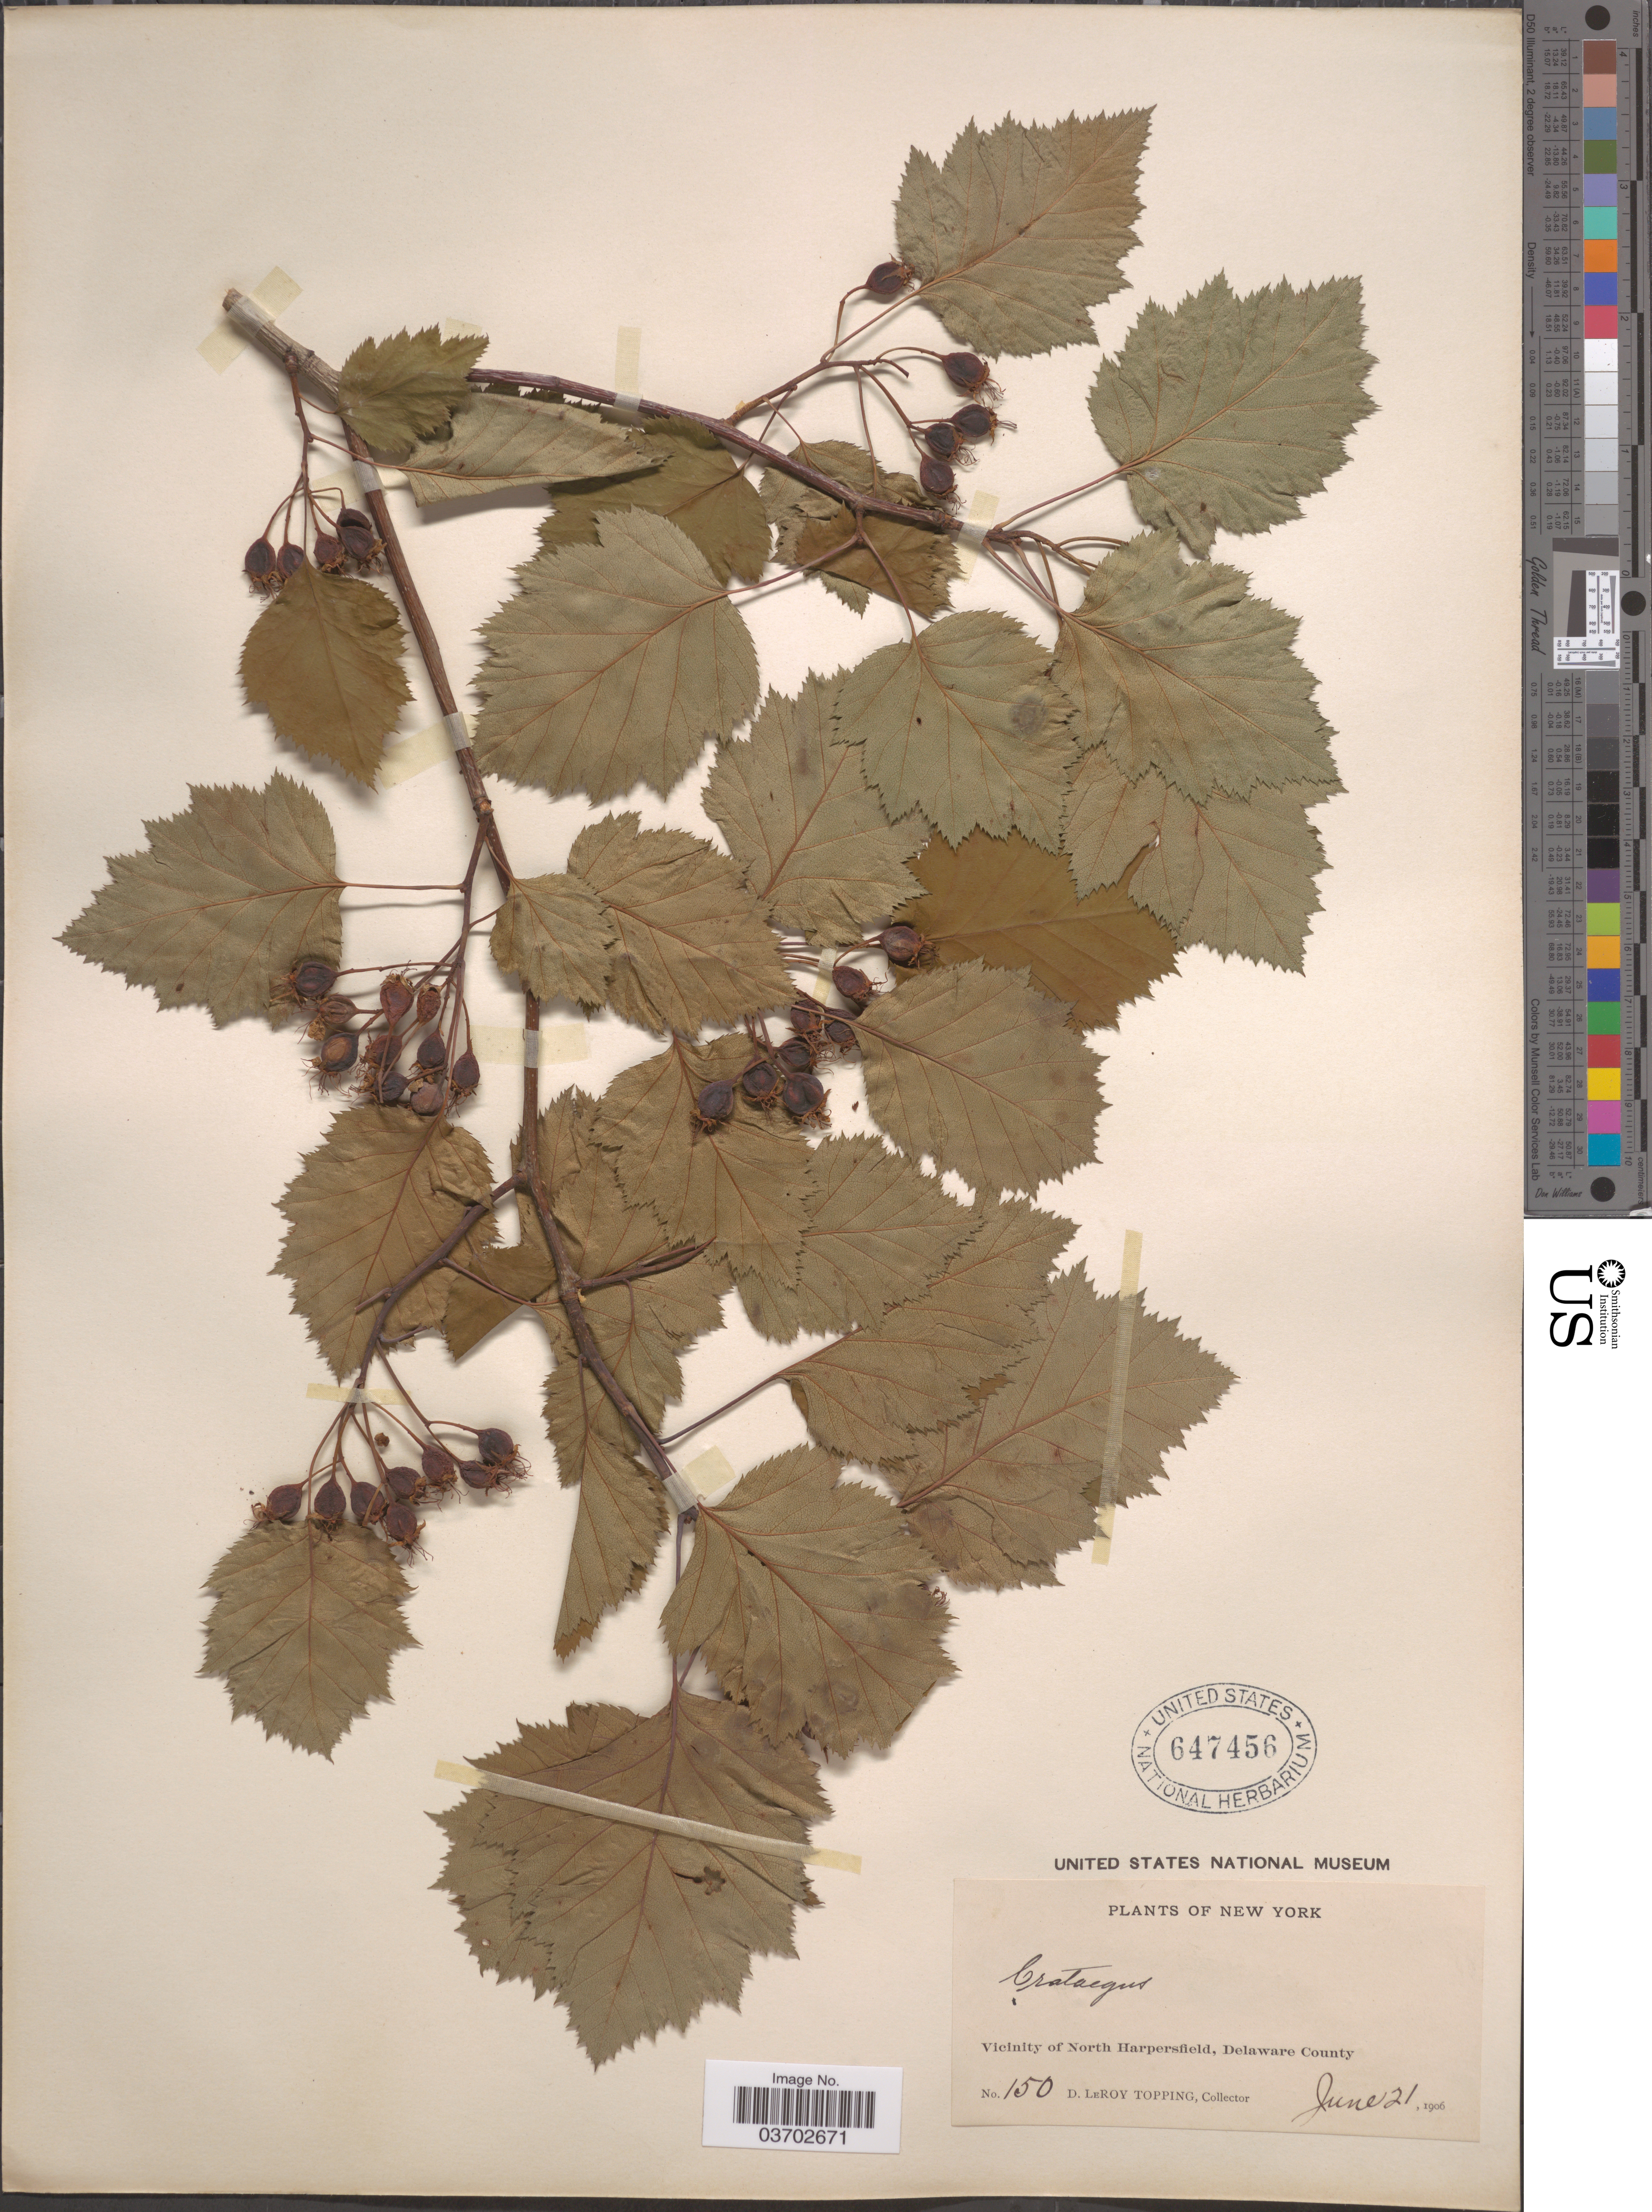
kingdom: Plantae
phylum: Tracheophyta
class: Magnoliopsida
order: Rosales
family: Rosaceae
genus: Crataegus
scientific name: Crataegus sp.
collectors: D. L. Topping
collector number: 150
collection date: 1906-06-21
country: United States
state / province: New York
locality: Vicinity of North Harpersfield, Delaware County.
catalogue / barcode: US 647456